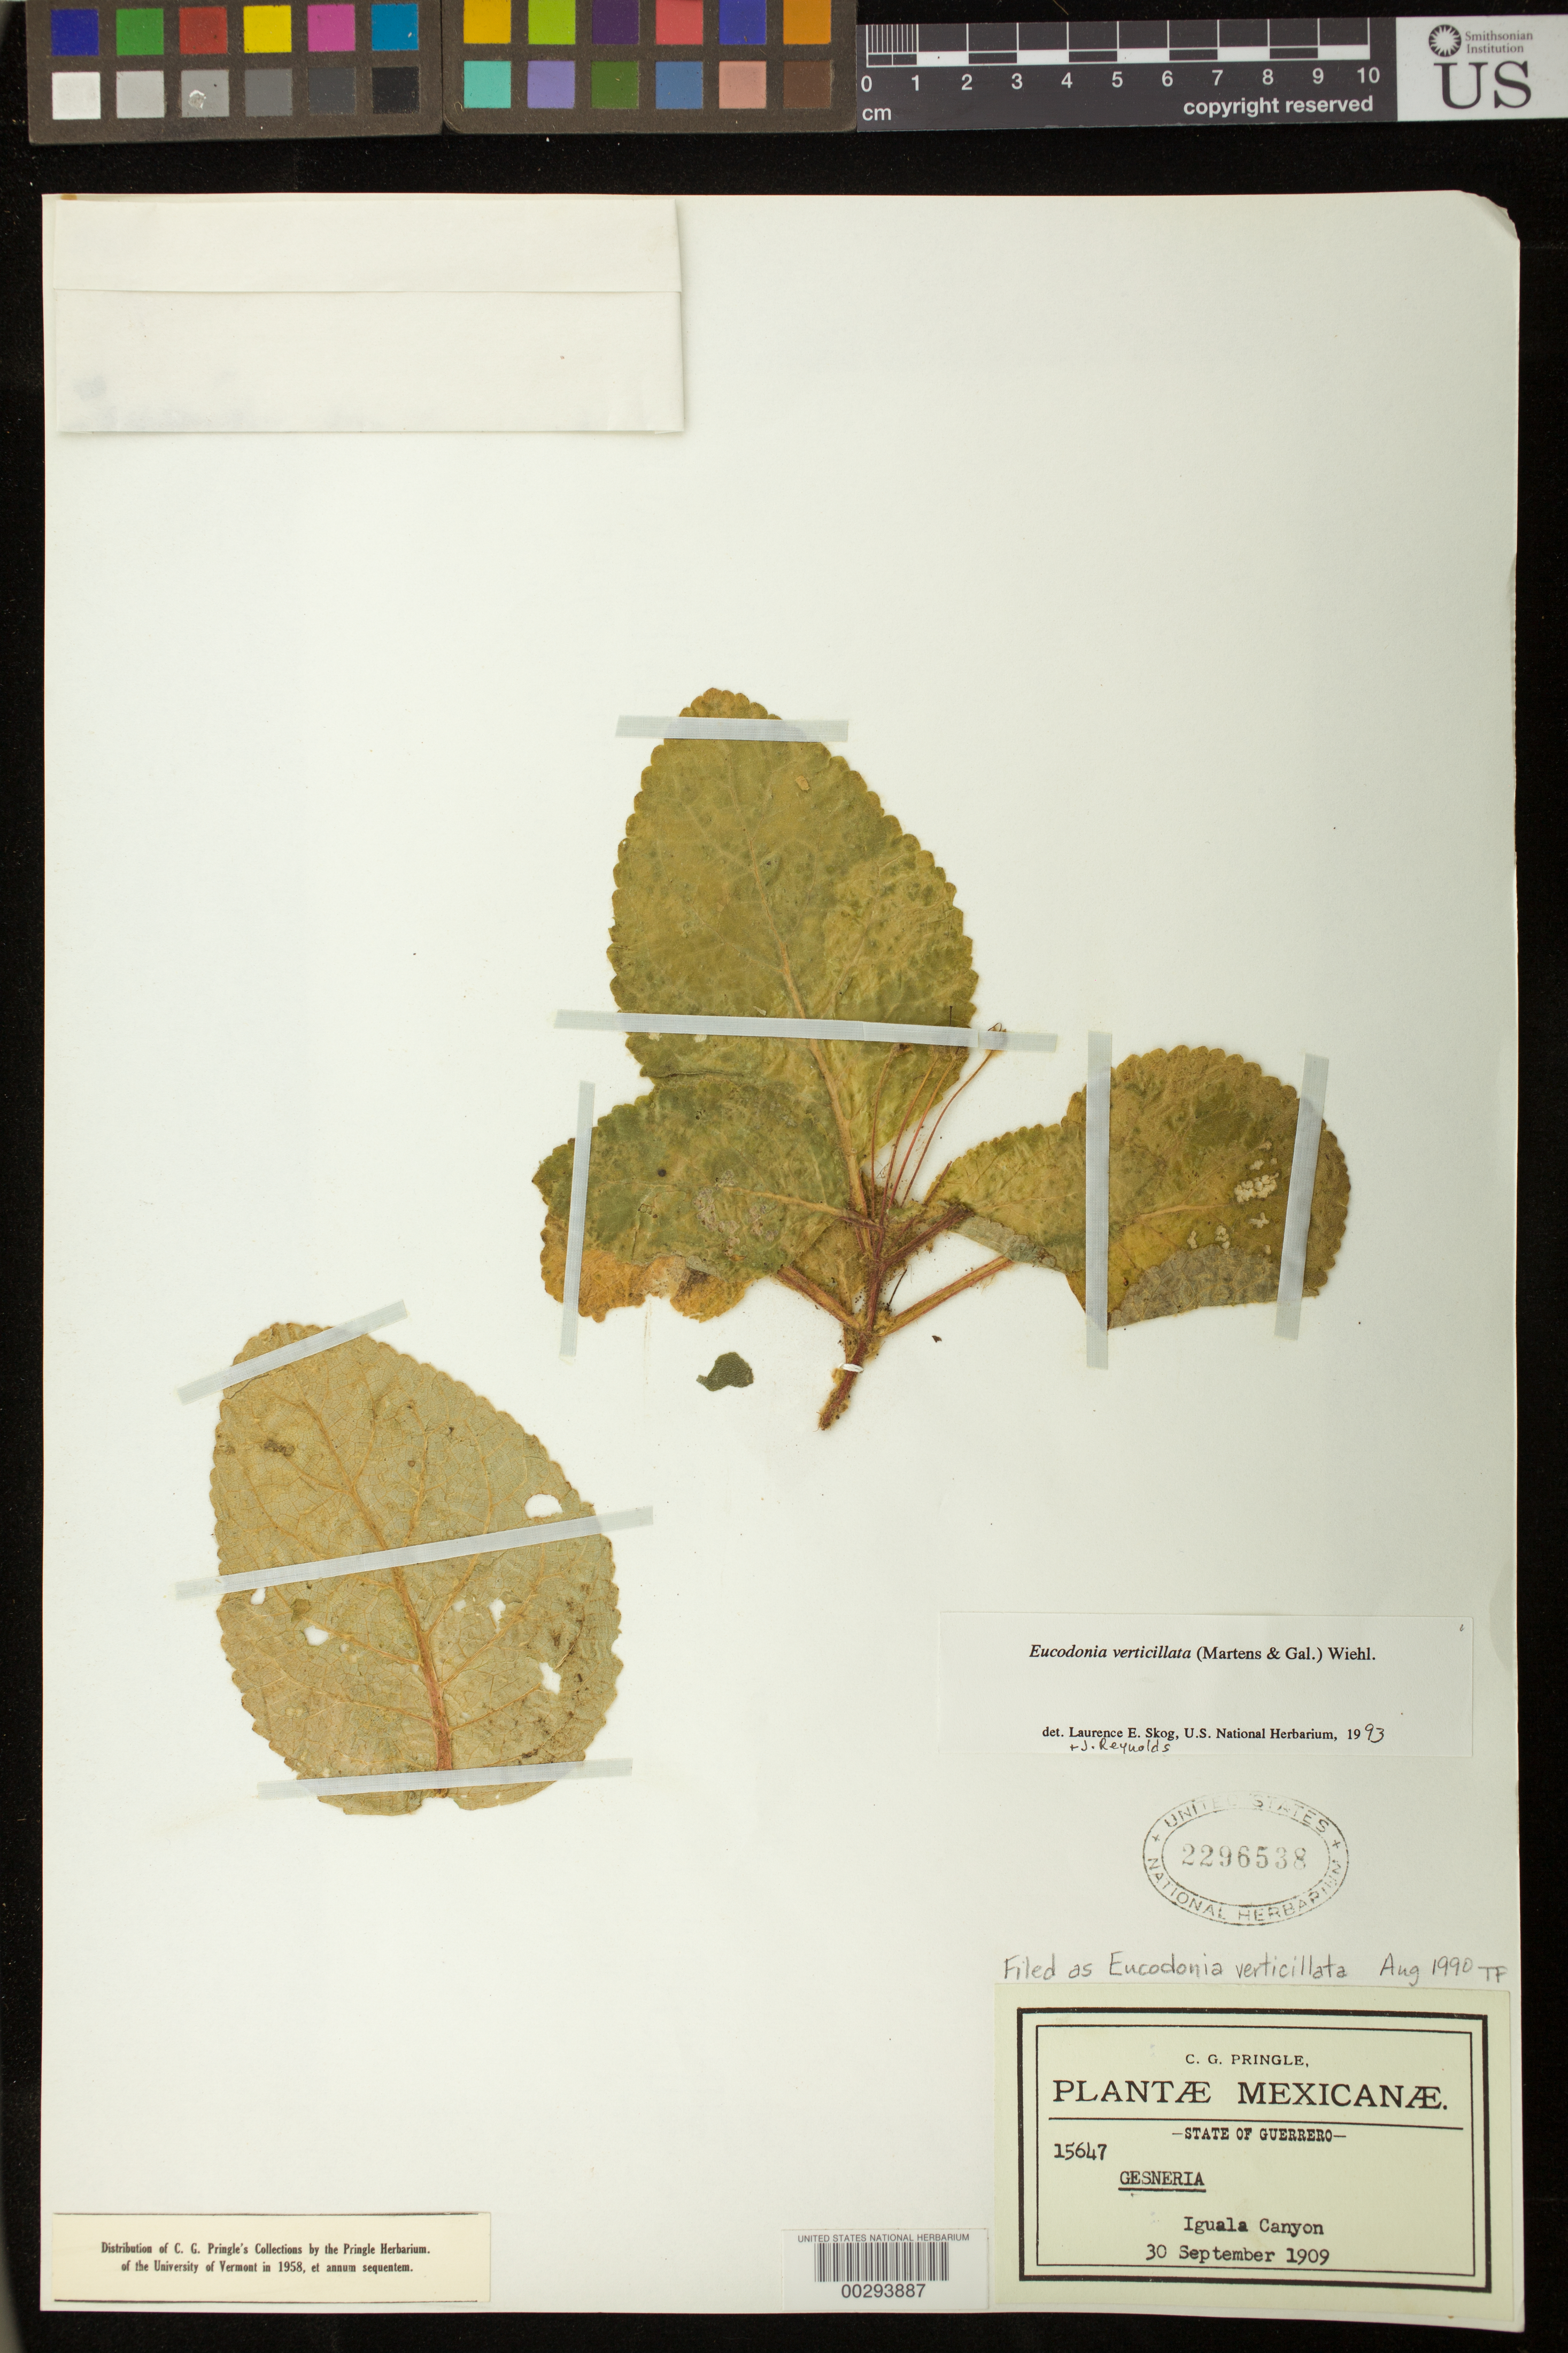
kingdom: Plantae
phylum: Tracheophyta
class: Magnoliopsida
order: Lamiales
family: Gesneriaceae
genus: Eucodonia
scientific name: Eucodonia verticillata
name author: (M. Martens & Galeotti) Wiehler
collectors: C. G. Pringle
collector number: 15647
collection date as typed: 30 Sep 1909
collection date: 1909-09-30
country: Mexico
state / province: Guerrero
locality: Iguala Canyon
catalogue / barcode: US 2296538